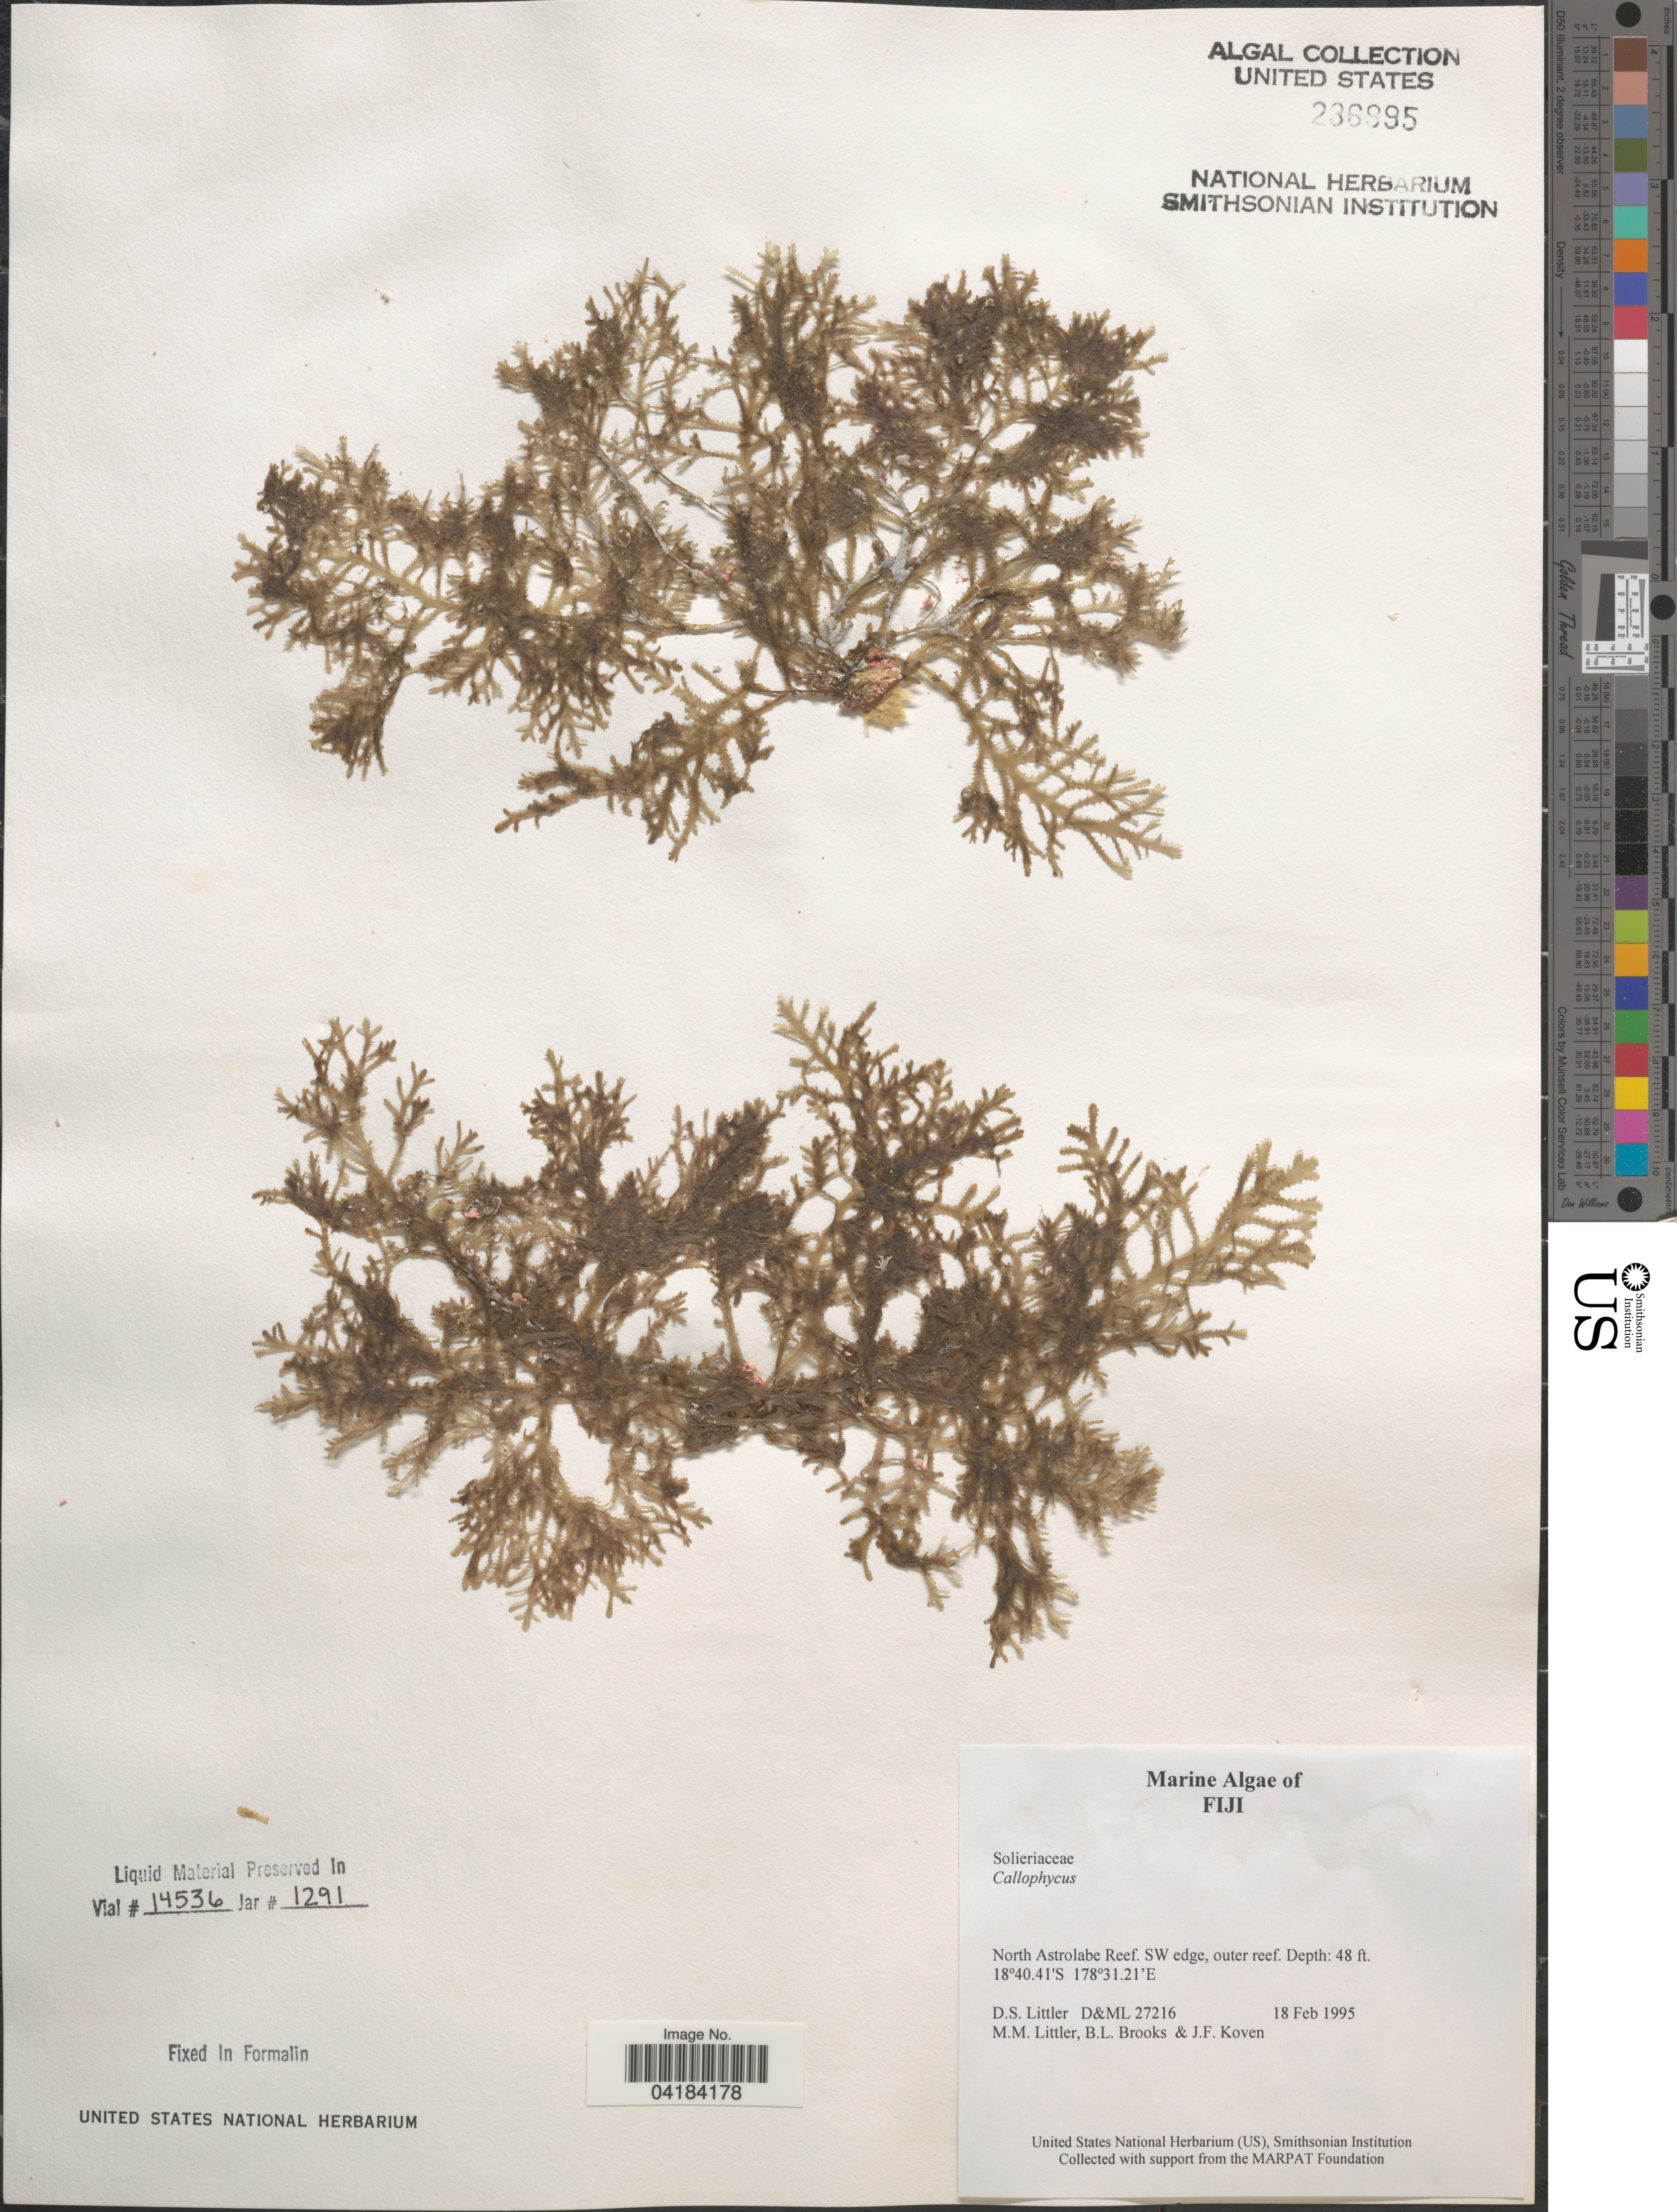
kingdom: Plantae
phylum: Rhodophyta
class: Florideophyceae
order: Gigartinales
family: Solieriaceae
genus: Callophycus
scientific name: Callophycus sp.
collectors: D. S. Littler, B. Brooks & J. Koven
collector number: D&ML27216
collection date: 1995-02-18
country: Fiji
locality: North Astrolabe Reef. SW edge, outer reef.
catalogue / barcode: US 236995